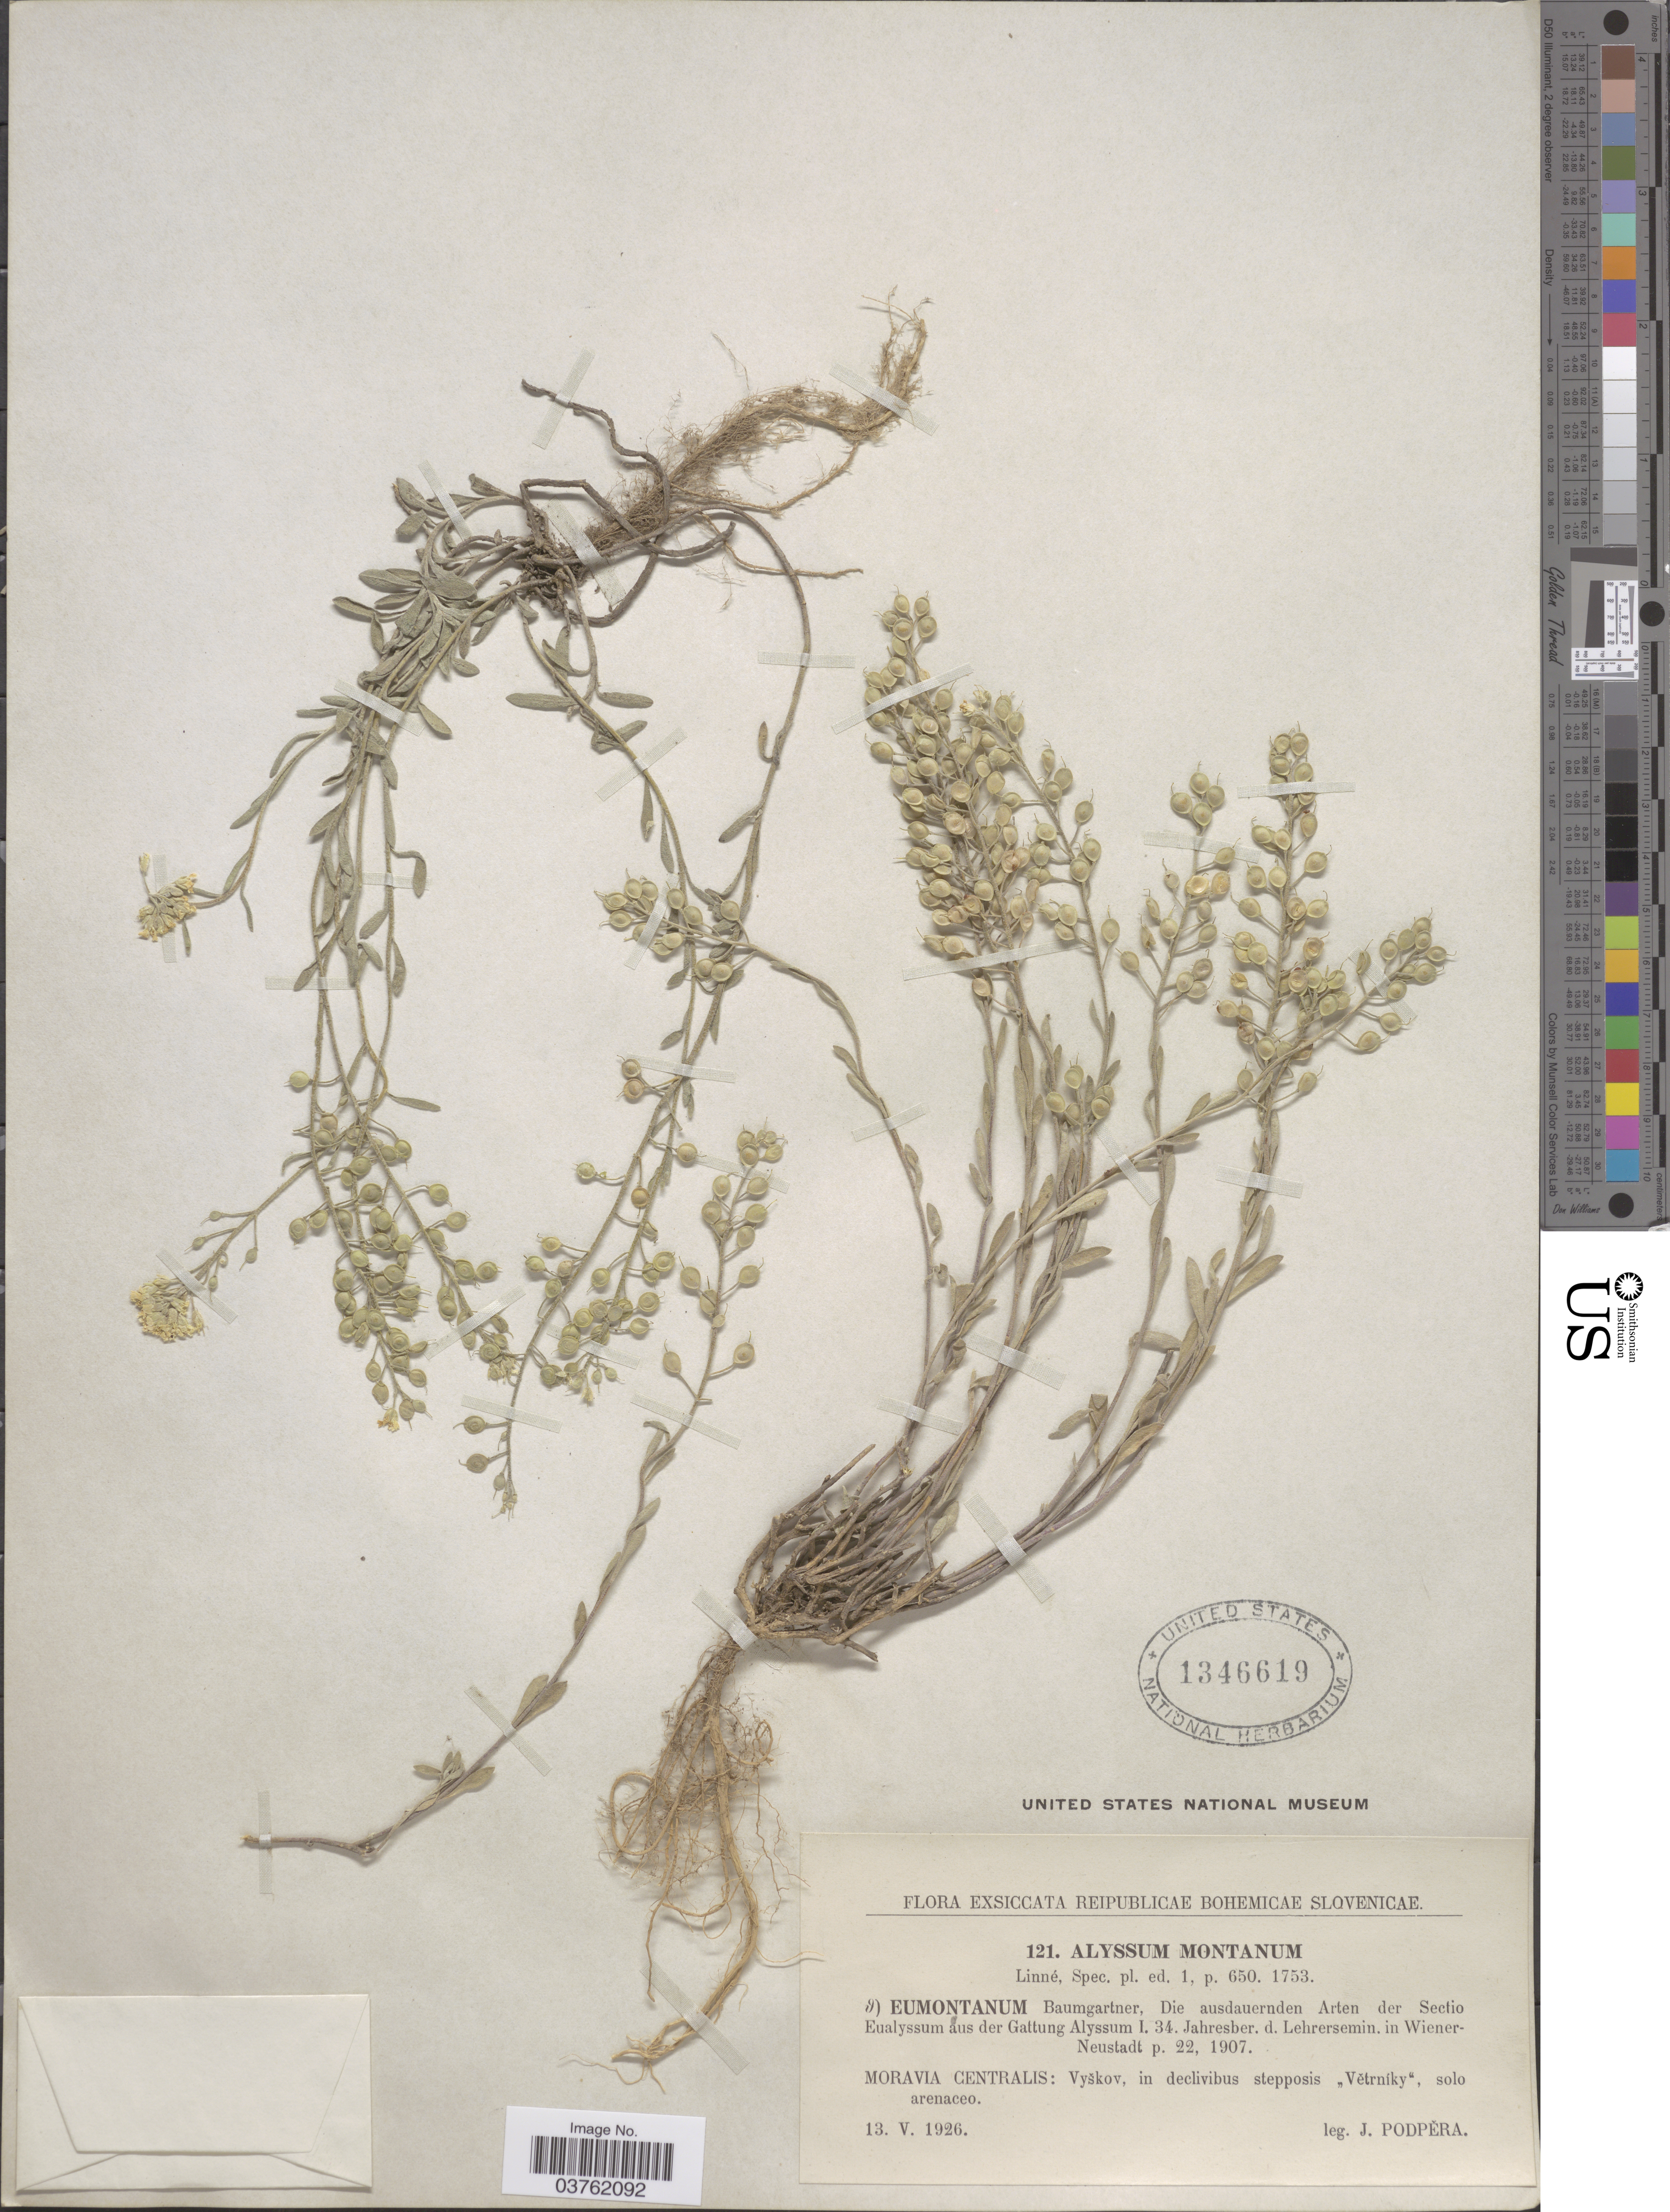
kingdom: Plantae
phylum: Tracheophyta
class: Magnoliopsida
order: Brassicales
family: Brassicaceae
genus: Alyssum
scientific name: Alyssum montanum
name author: L.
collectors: J. Podpera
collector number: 121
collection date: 1926-05-13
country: Czechia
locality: Reipublicae Bohemicae Slovenicae. Moravia Centralis: Vyškov, in declivibus stepposis „Vĕtrníky“.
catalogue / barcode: US 1346619